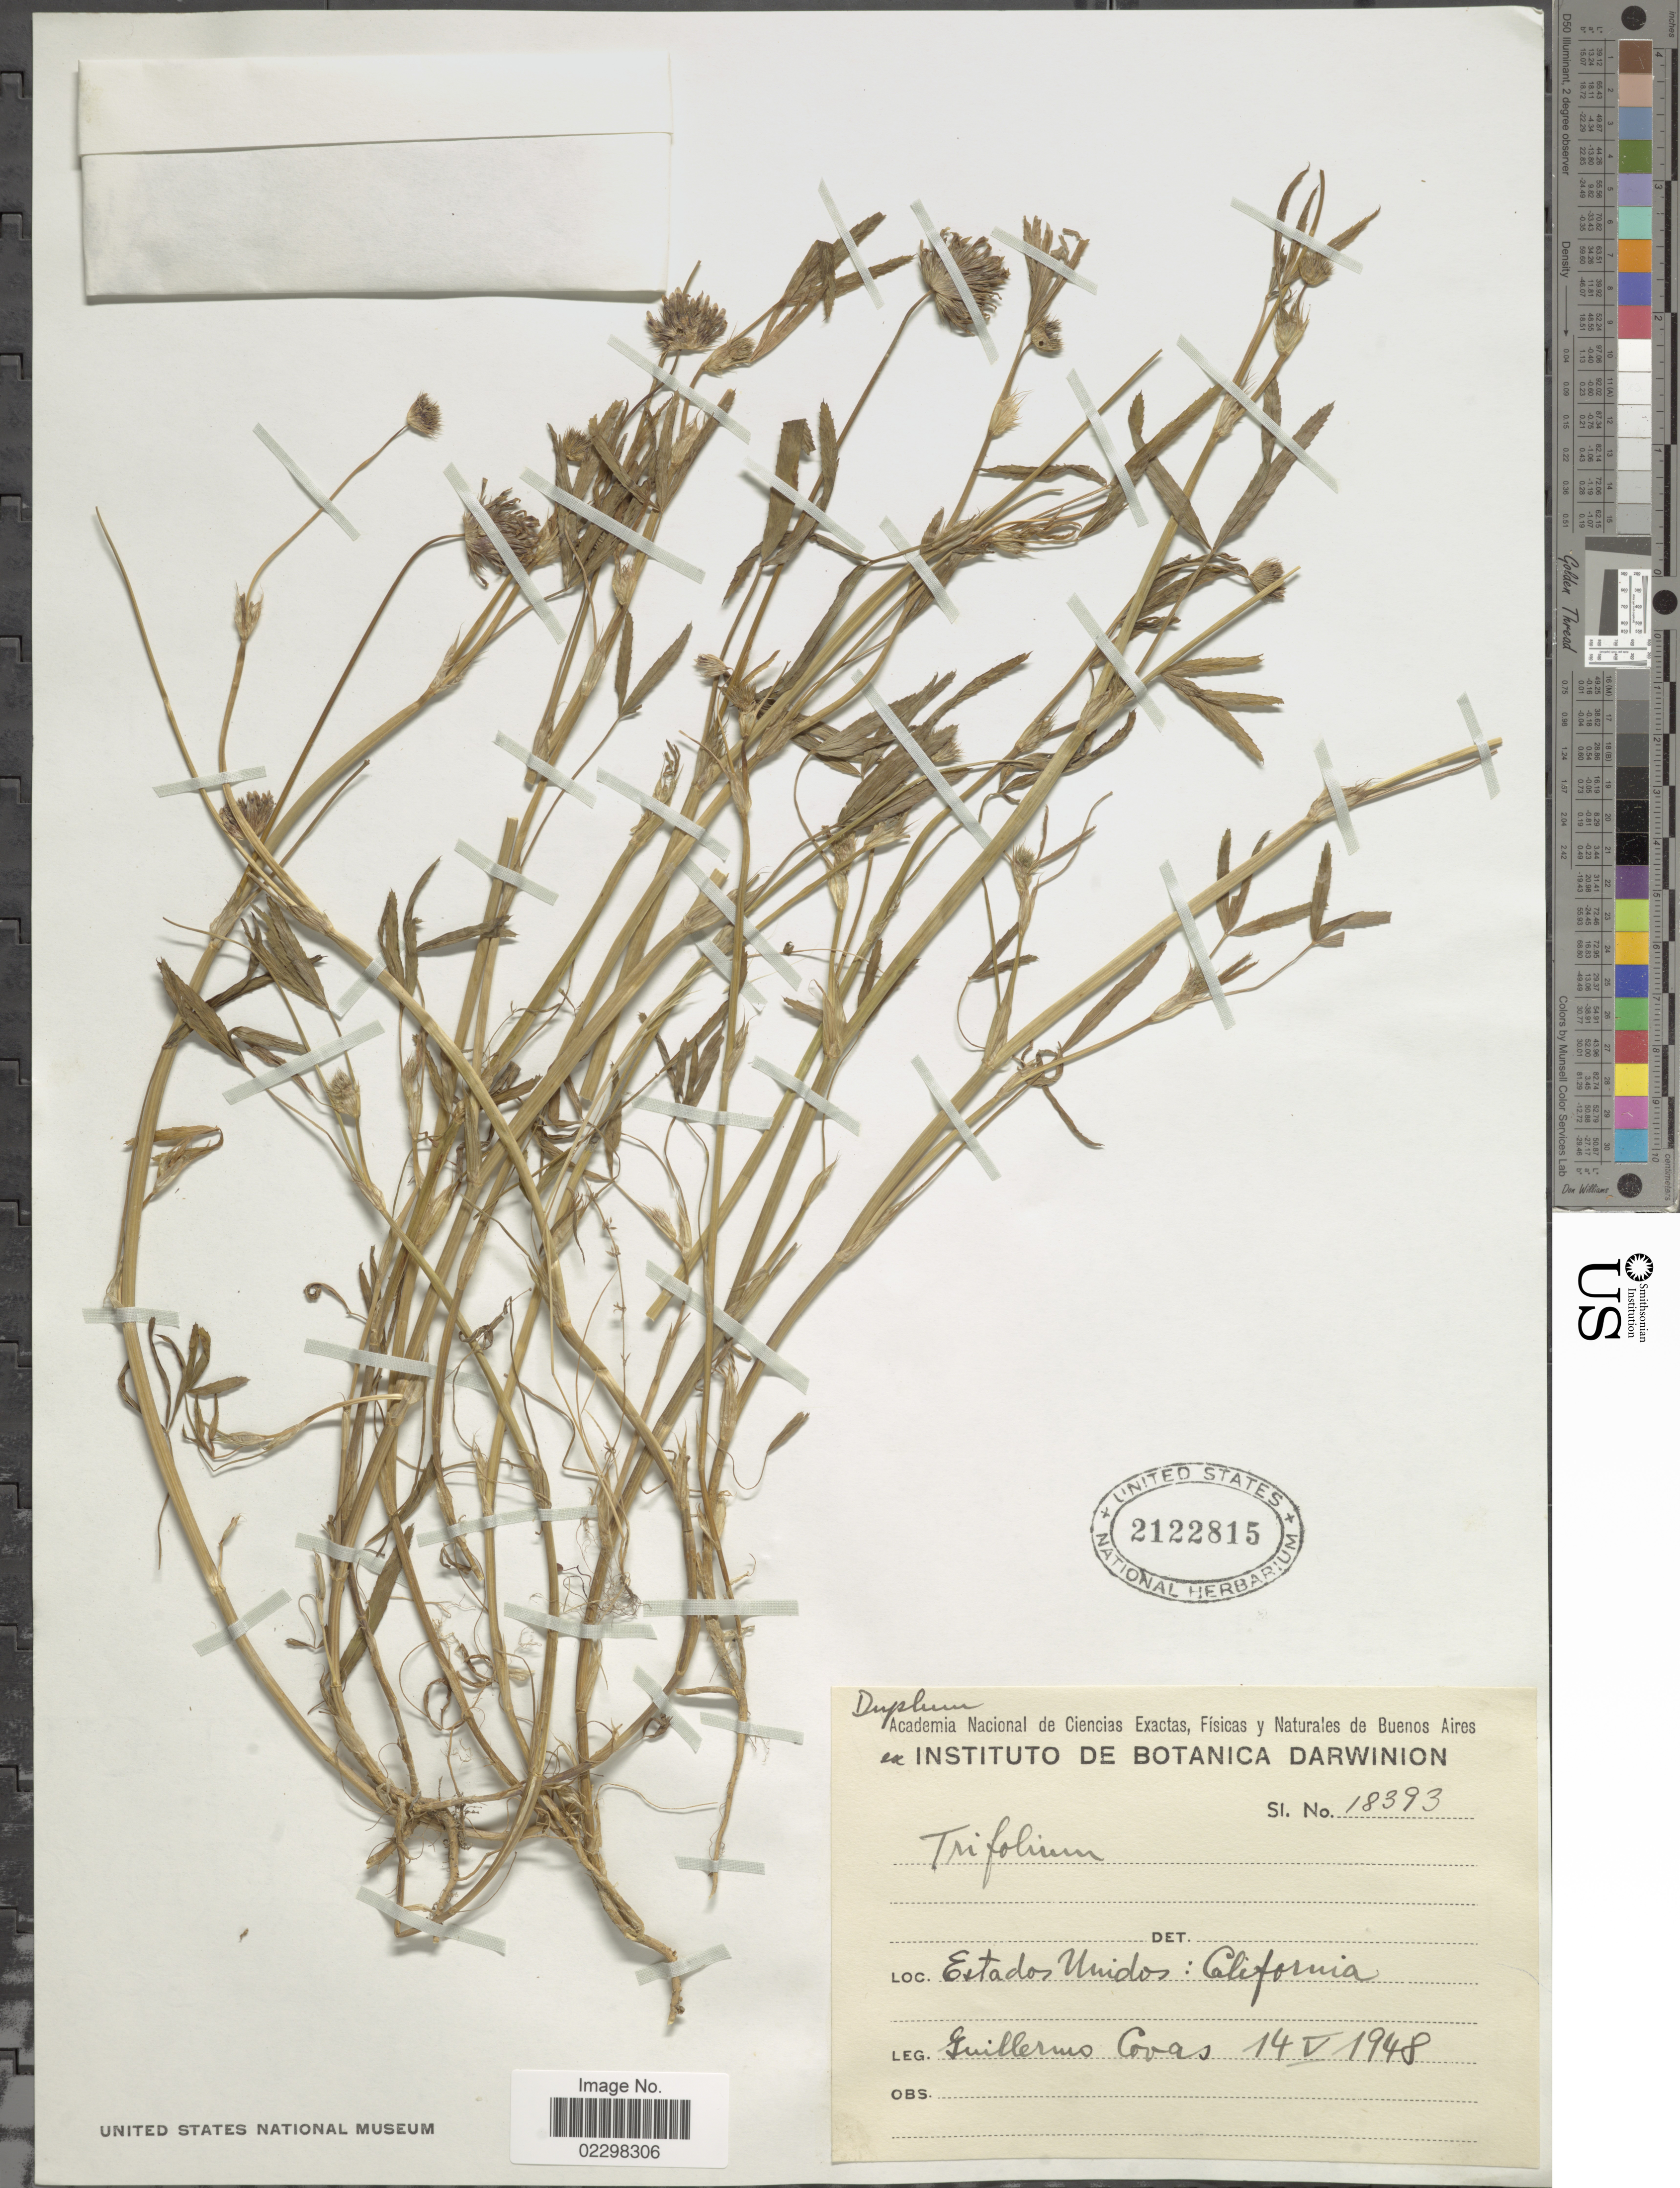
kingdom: Plantae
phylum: Tracheophyta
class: Magnoliopsida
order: Fabales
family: Fabaceae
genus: Trifolium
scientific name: Trifolium tridentatum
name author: Lindl.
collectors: G. Covas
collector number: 18393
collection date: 1948-05-14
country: United States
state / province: California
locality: Estados Unidos: California.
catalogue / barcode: US 2122815